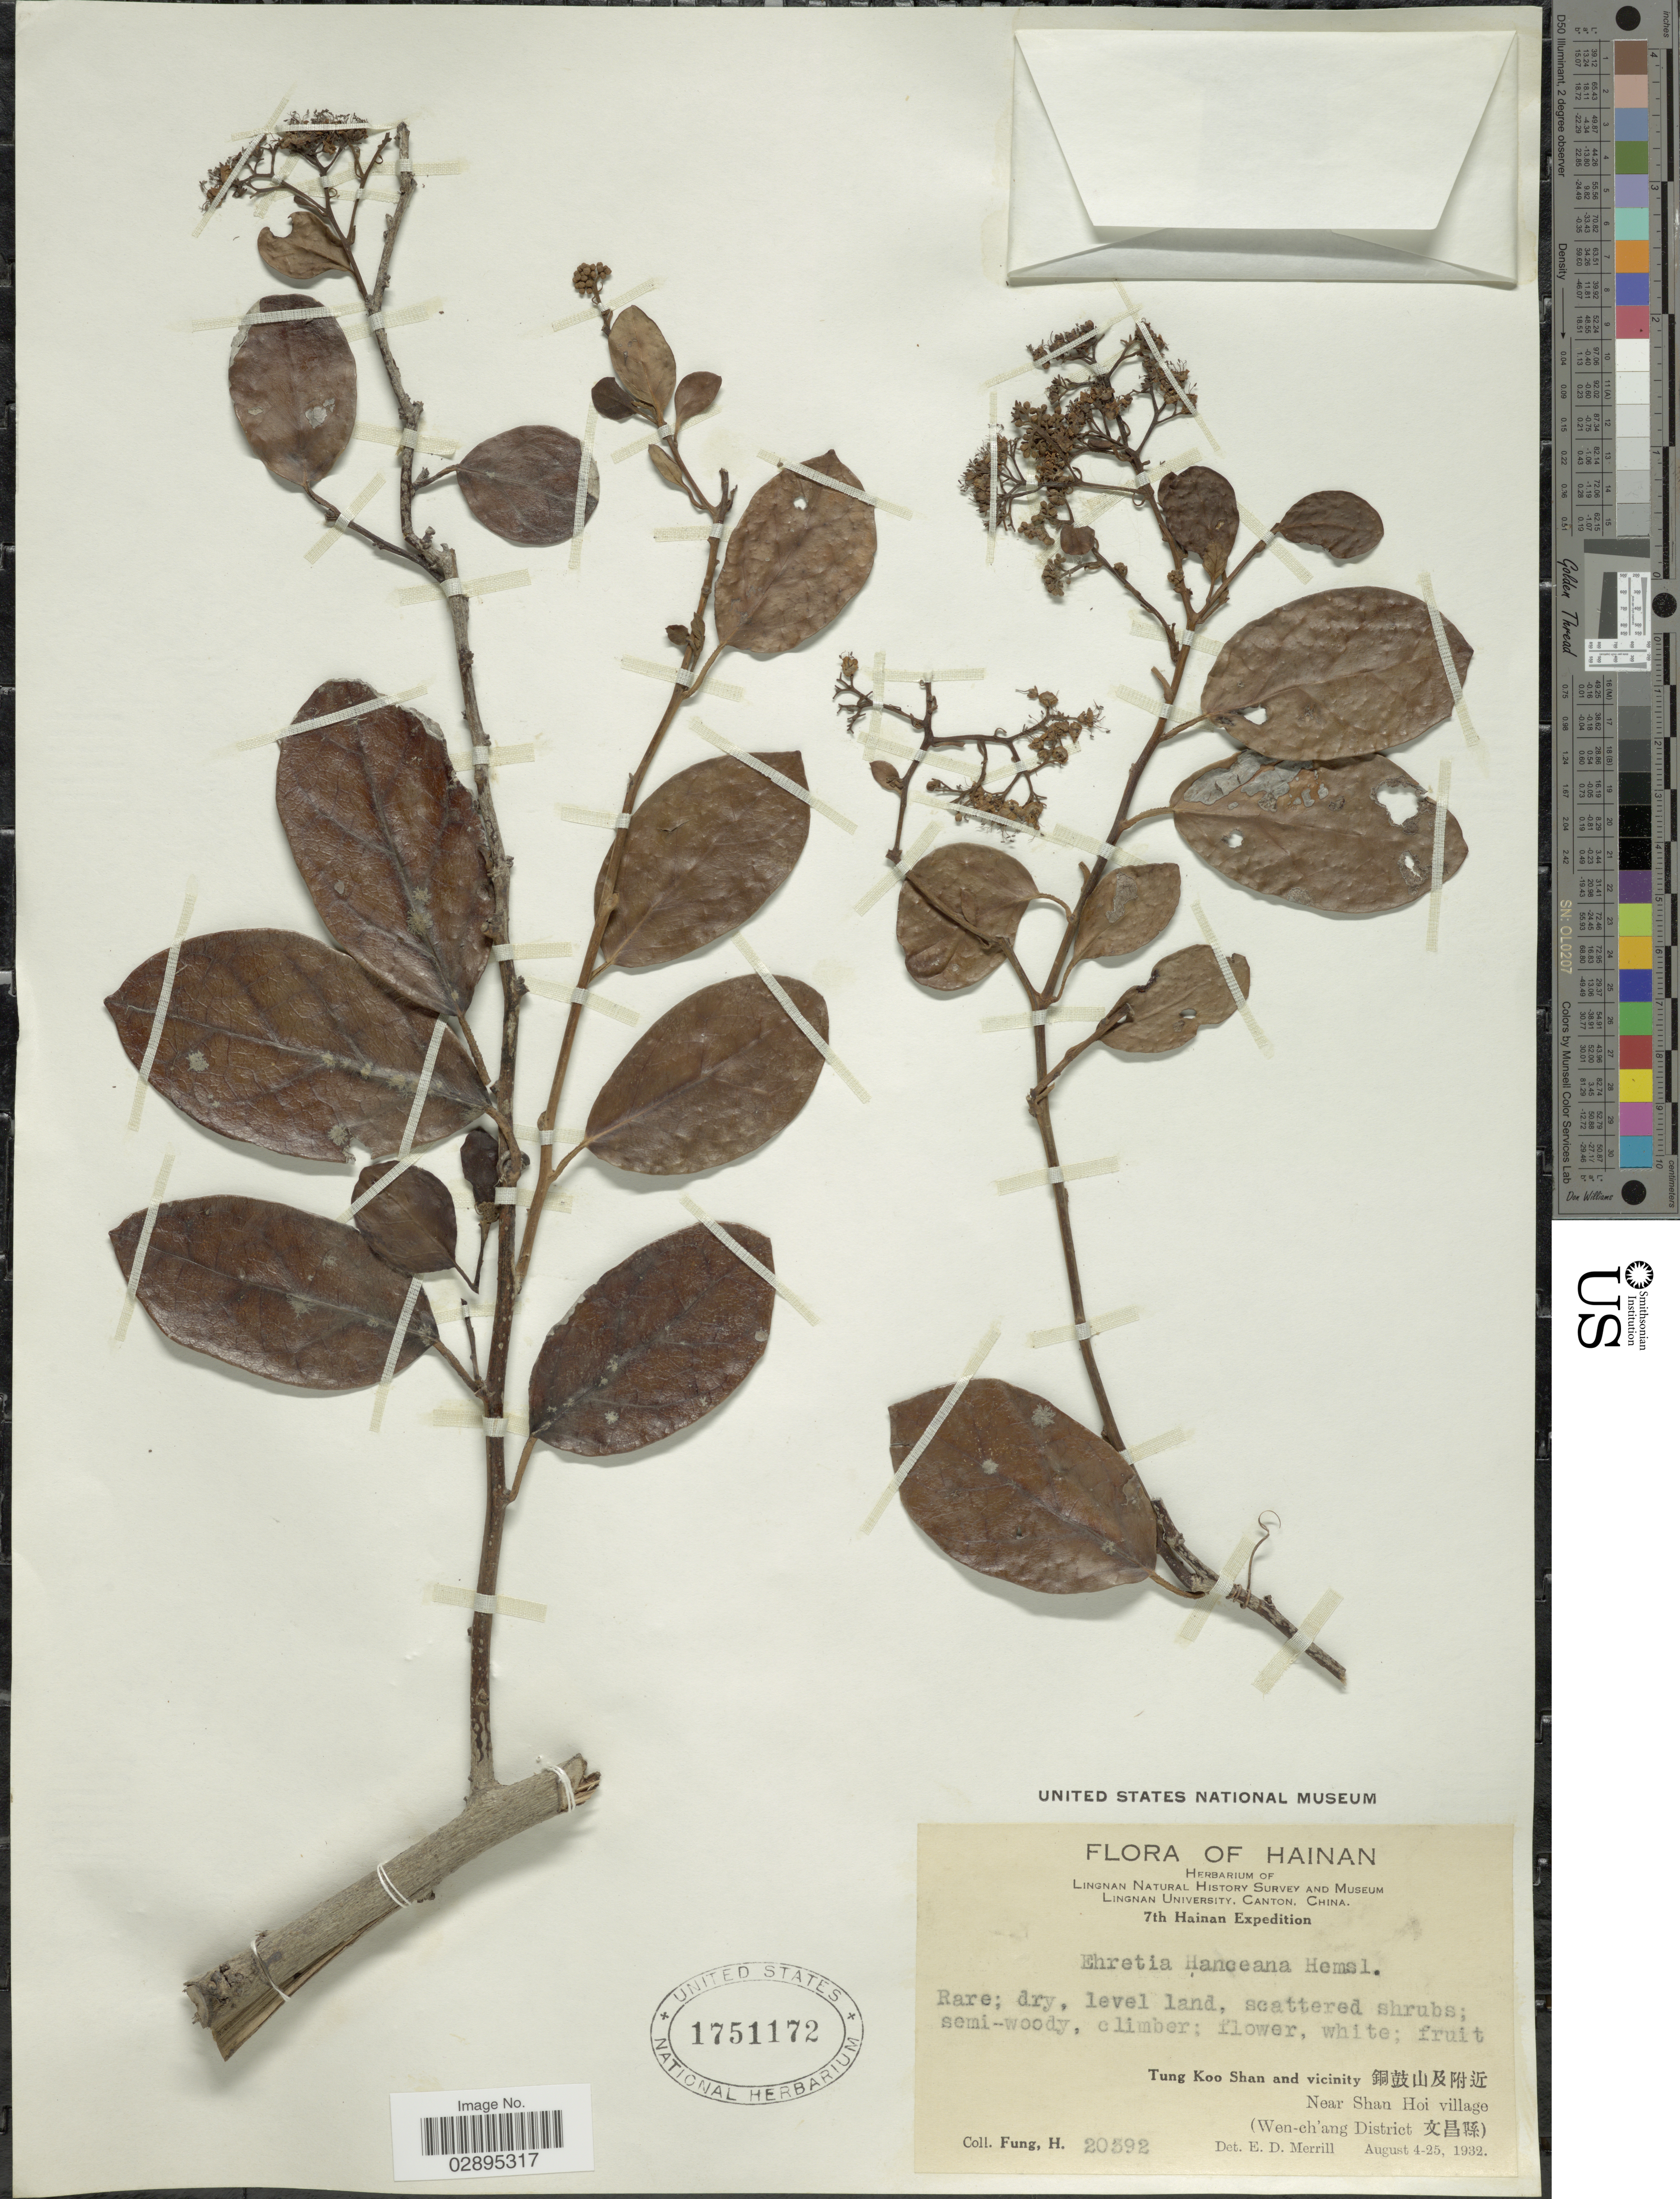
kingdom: Plantae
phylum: Tracheophyta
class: Magnoliopsida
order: Boraginales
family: Ehretiaceae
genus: Ehretia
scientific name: Ehretia hanceana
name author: Hemsl.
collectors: H. Fung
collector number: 20392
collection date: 1932-08-04/1932-08-23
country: China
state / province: Hainan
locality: Tung Koo Shan and vicinity X. Near Shan Hoi village 9Wen-ch'ang District X).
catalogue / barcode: US 1751172